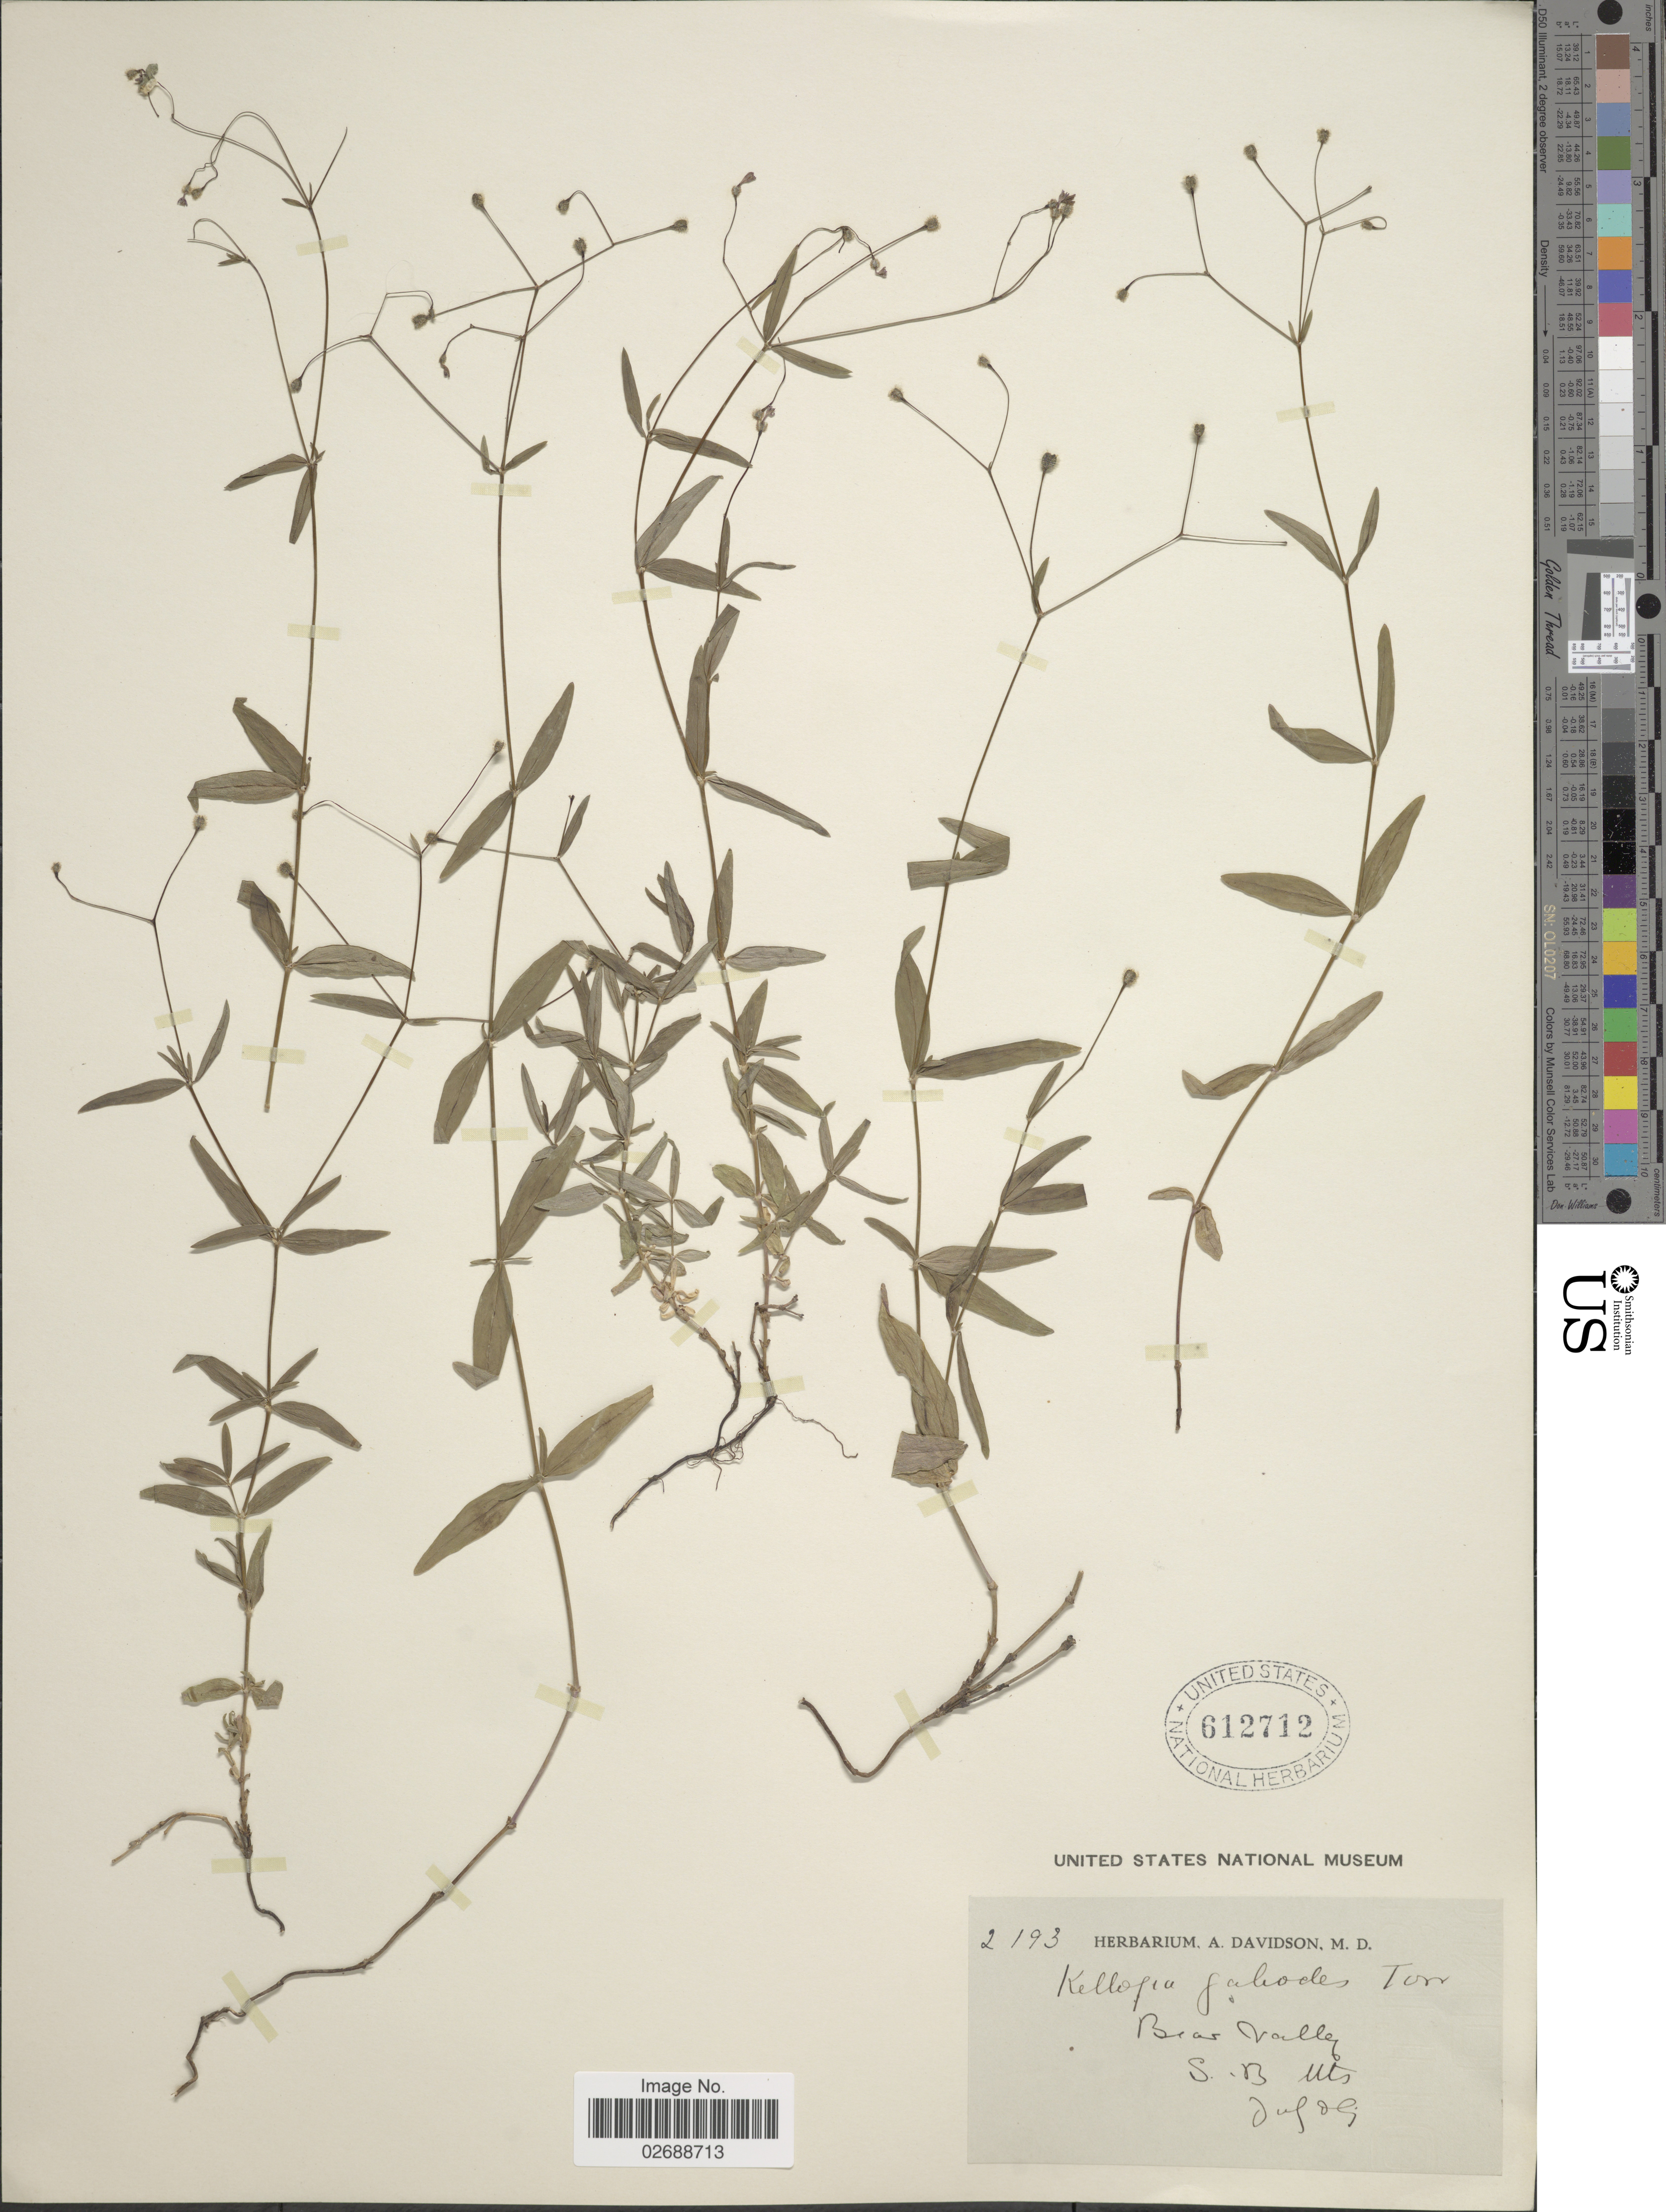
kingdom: Plantae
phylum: Tracheophyta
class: Magnoliopsida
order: Gentianales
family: Rubiaceae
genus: Kelloggia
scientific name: Kelloggia galioides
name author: Torr.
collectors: ex herb. A. Davidson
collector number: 2193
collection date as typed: Transcribed d/m/y: /7/9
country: United States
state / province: California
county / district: San Bernardino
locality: Bear Valley. S. B. Mts.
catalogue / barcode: US 612712